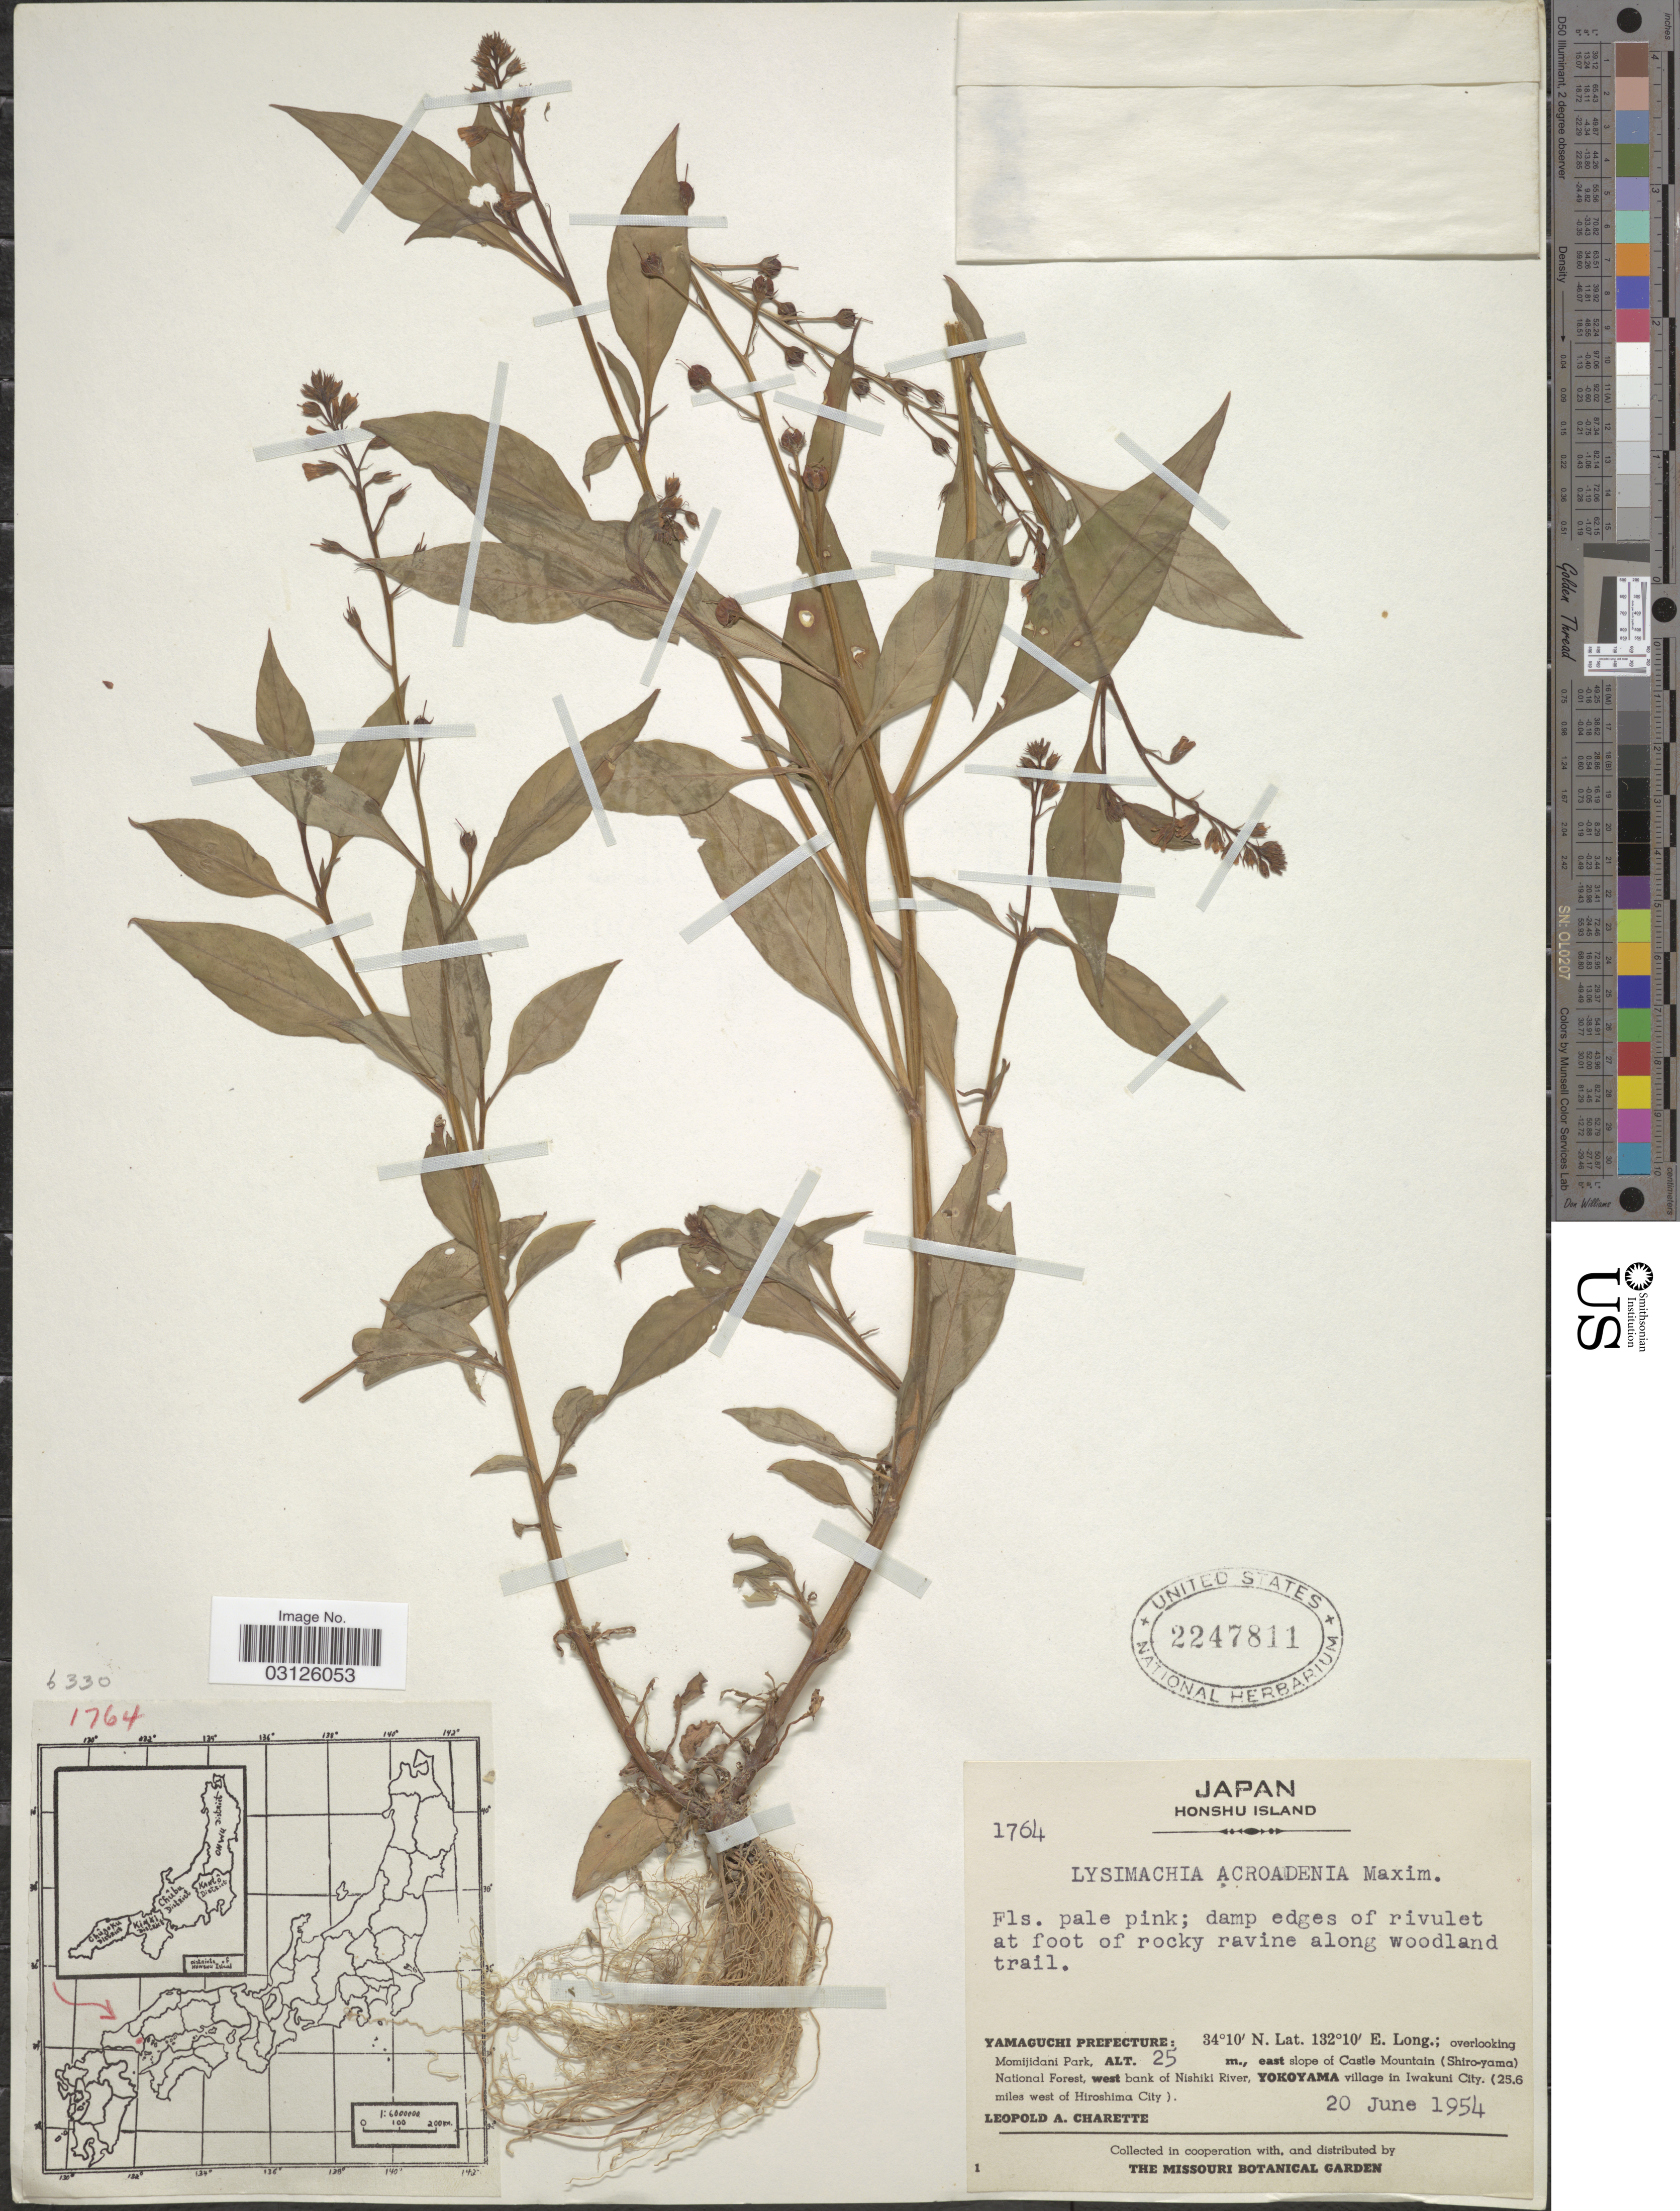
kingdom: Plantae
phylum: Tracheophyta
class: Magnoliopsida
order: Ericales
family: Primulaceae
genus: Lysimachia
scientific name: Lysimachia acroadenia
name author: Maxim.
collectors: L. A. Charette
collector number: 1764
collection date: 1954-06-20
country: Japan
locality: Honshu Island. Yamacuchi Prefecture; overlooking Momijidani Park, east slope of Castle Mountain (Shiro-yama) National Forest, west bank of Nishiki River, Yokoyama village in Iwakuni City. (25.6 miles west of Hiroshima City).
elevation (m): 25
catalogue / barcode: US 2247811